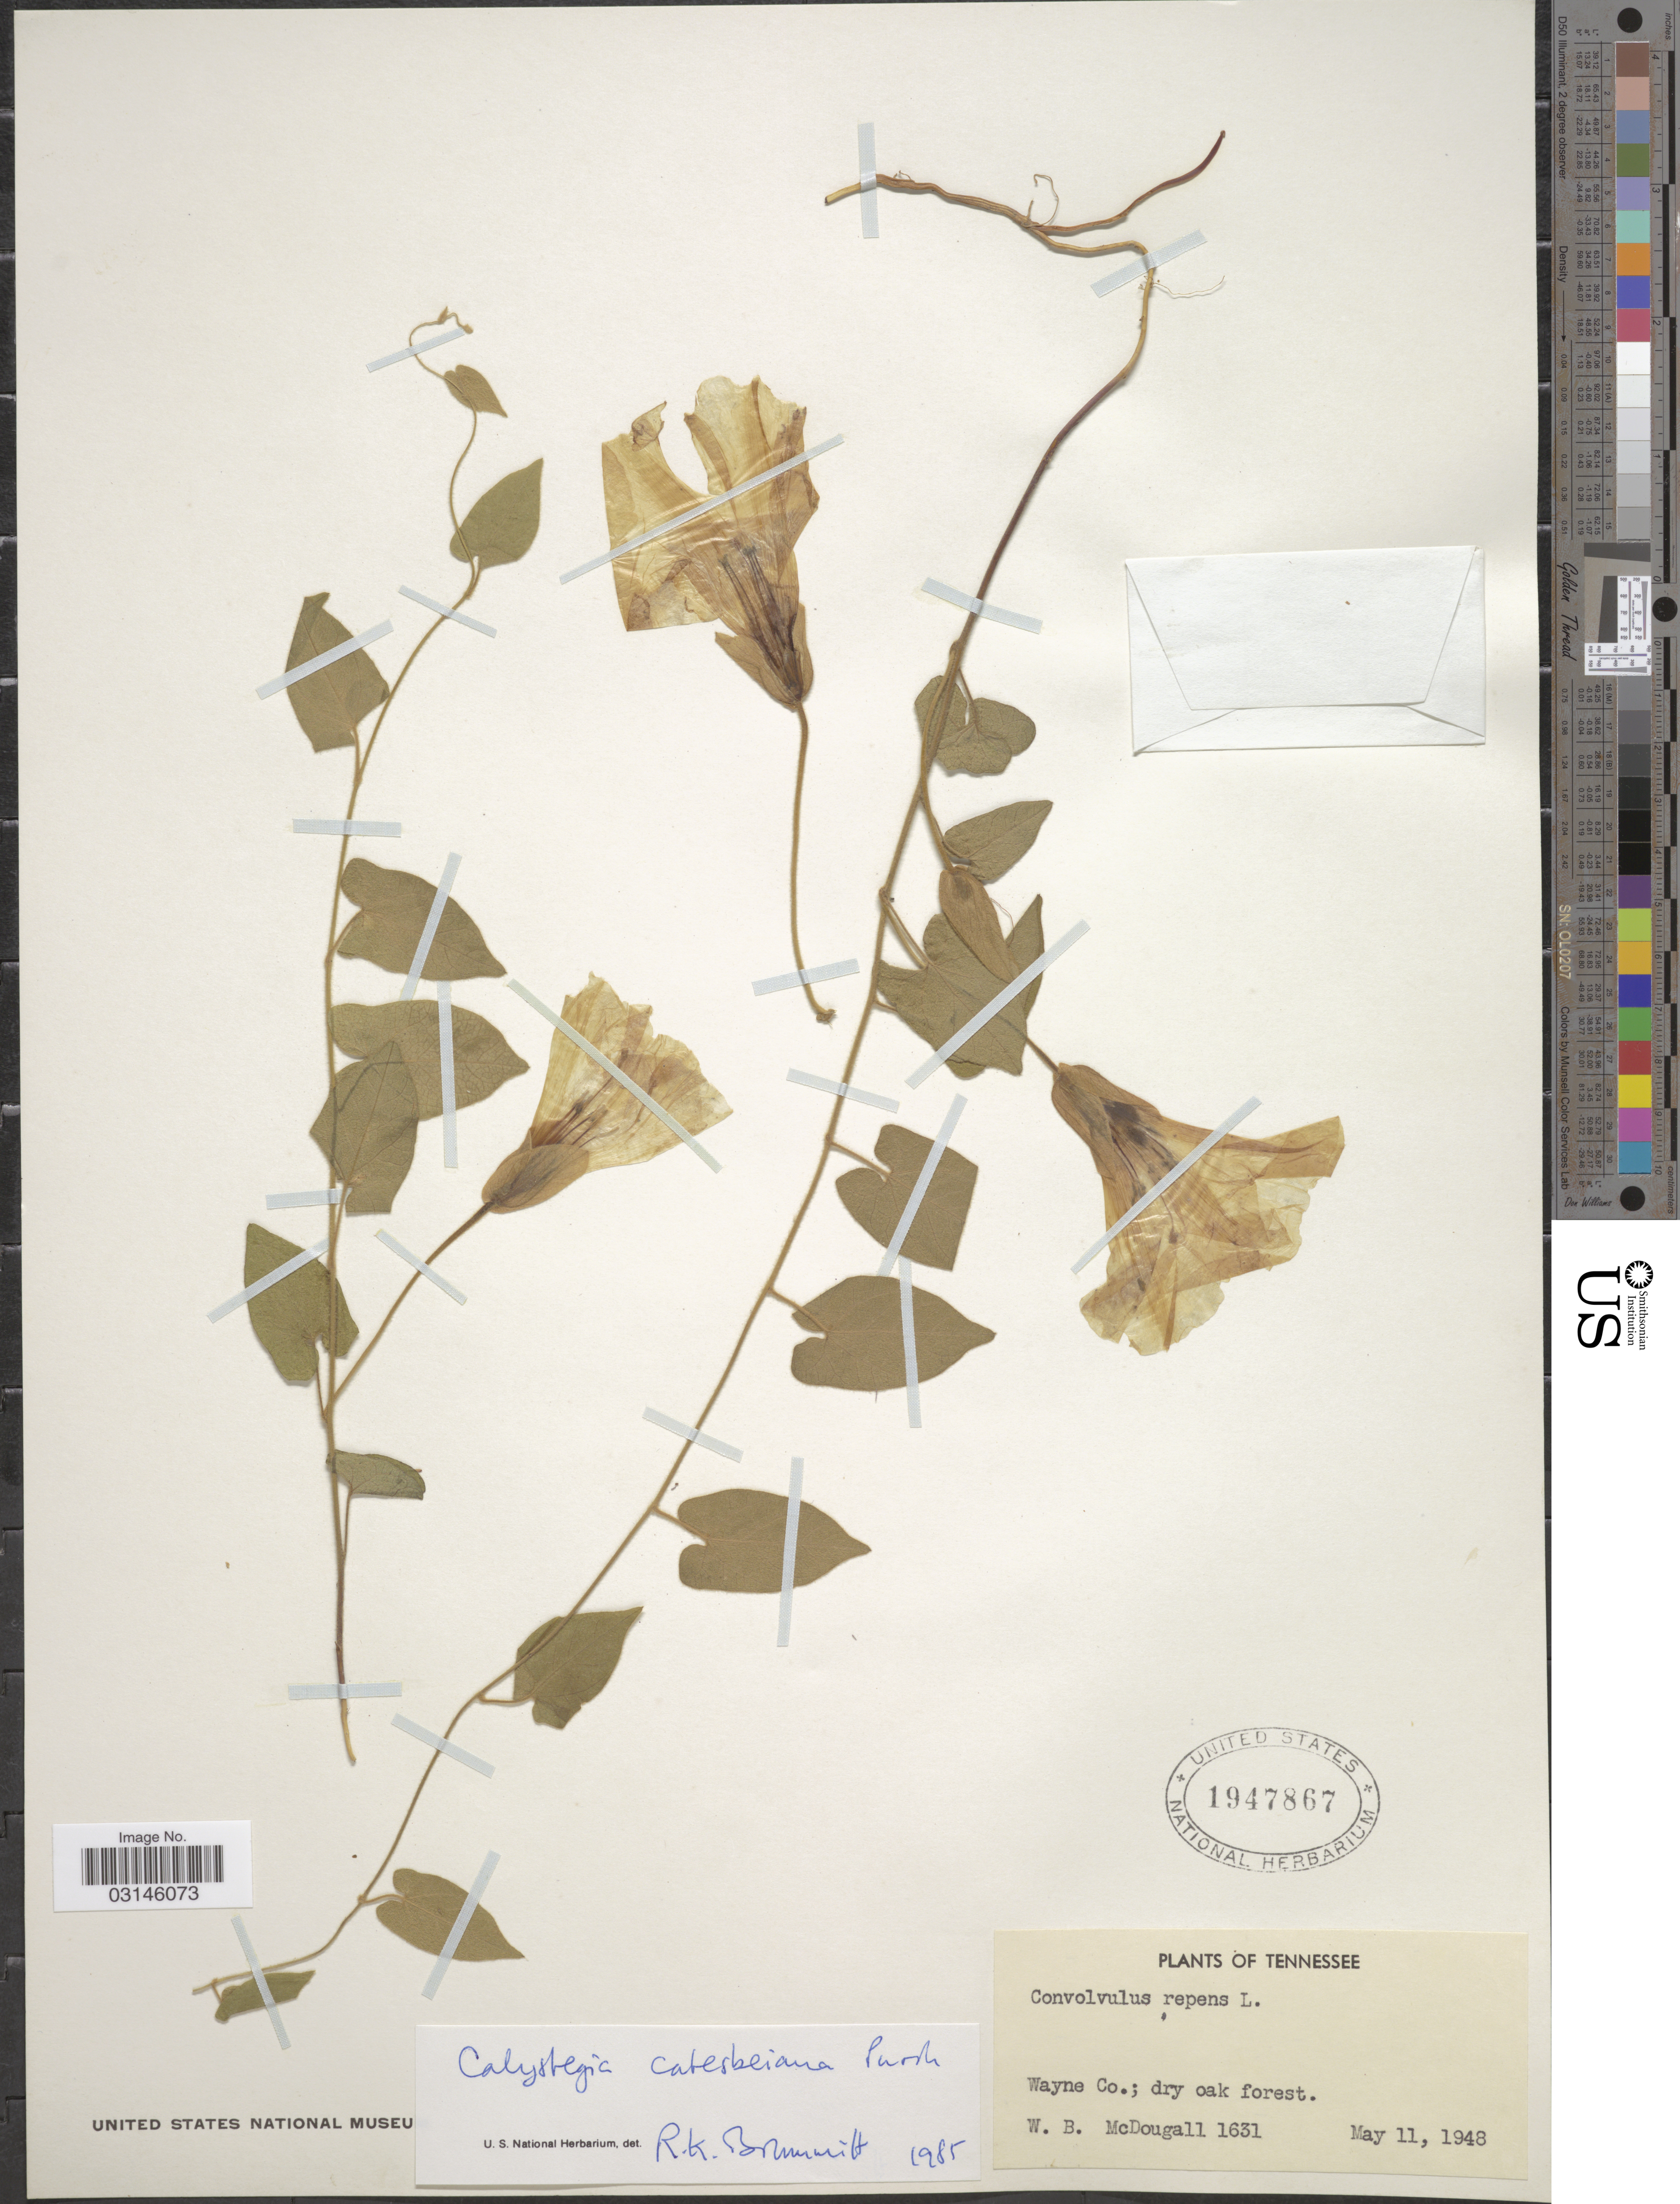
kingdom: Plantae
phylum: Tracheophyta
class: Magnoliopsida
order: Solanales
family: Convolvulaceae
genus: Calystegia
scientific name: Calystegia catesbeiana subsp. catesbeiana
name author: Brummitt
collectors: W. B. McDougall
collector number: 1631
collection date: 1948-05-11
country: United States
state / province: Tennessee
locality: Wayne Co.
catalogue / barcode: US 1947867